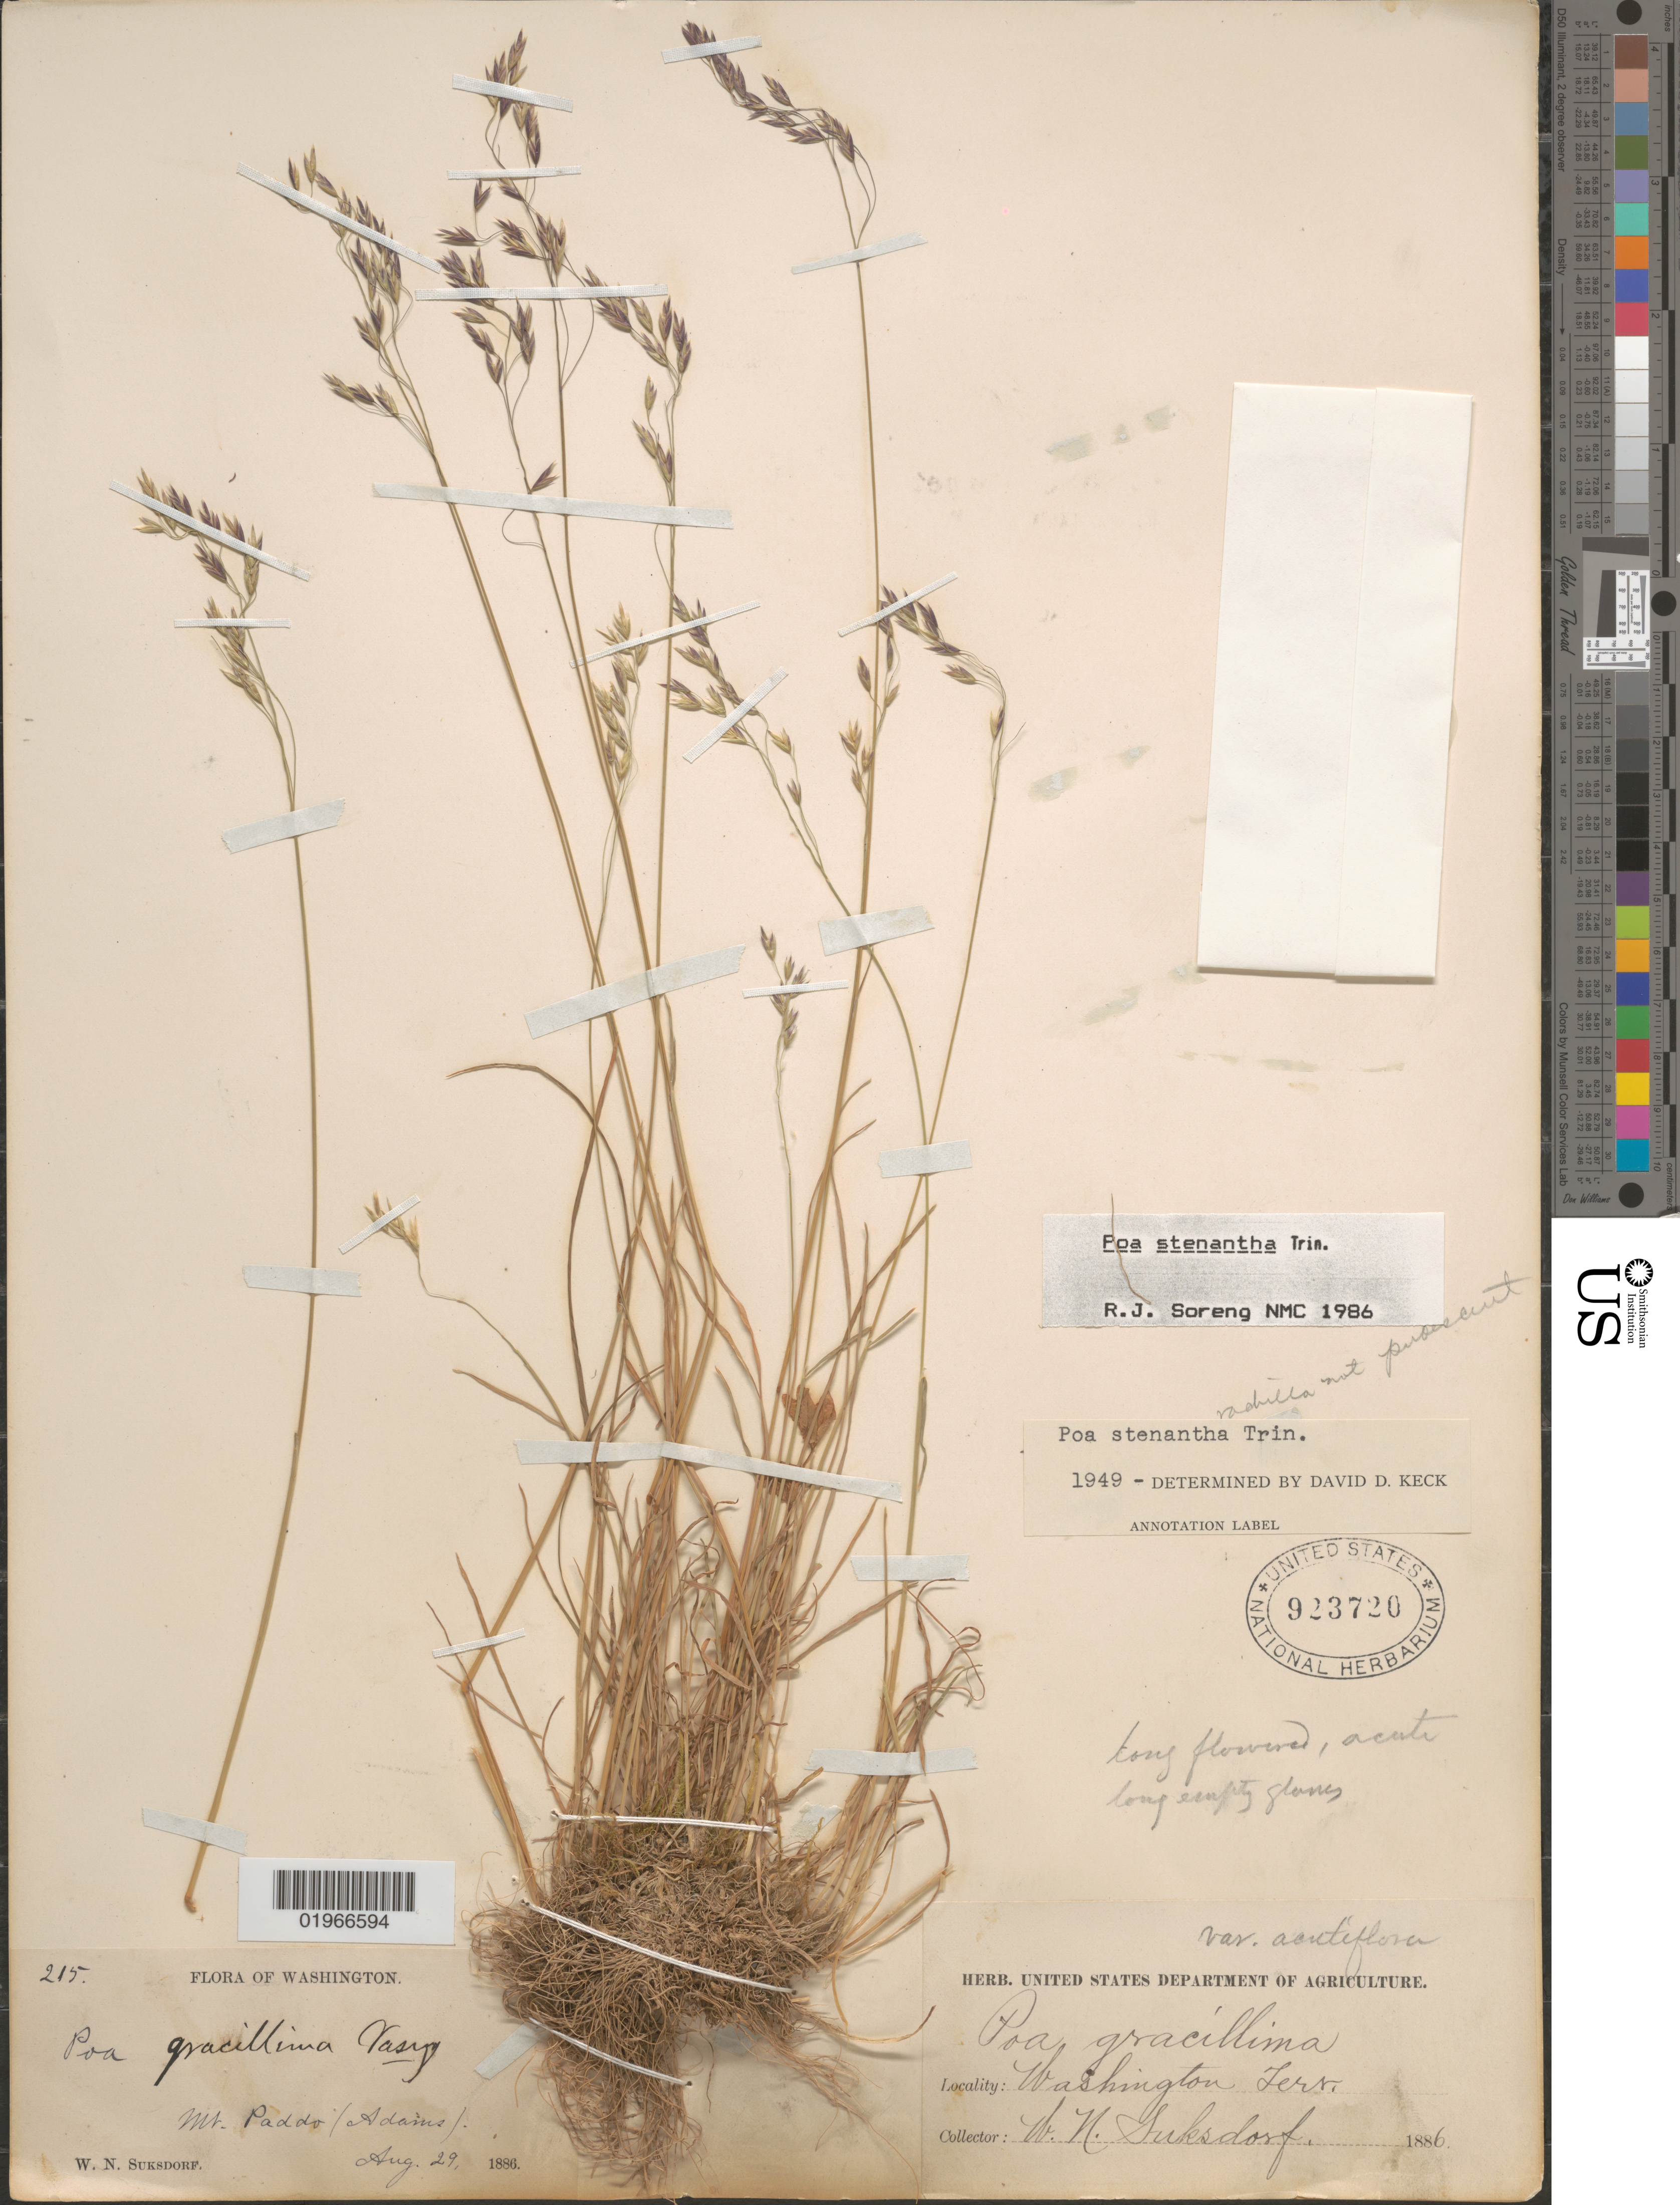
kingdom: Plantae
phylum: Tracheophyta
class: Liliopsida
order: Poales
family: Poaceae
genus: Poa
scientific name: Poa stenantha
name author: Trin.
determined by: Soreng, Robert J., Research Associate (BOT), Smithsonian Institution - National Museum of Natural History (UNITED STATES)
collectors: W. N. Suksdorf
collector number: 215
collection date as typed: Aug. 29, 1886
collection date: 1886-08-29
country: United States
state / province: Washington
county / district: Skamania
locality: Mt. Paddo / Adams /.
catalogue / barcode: US 923720